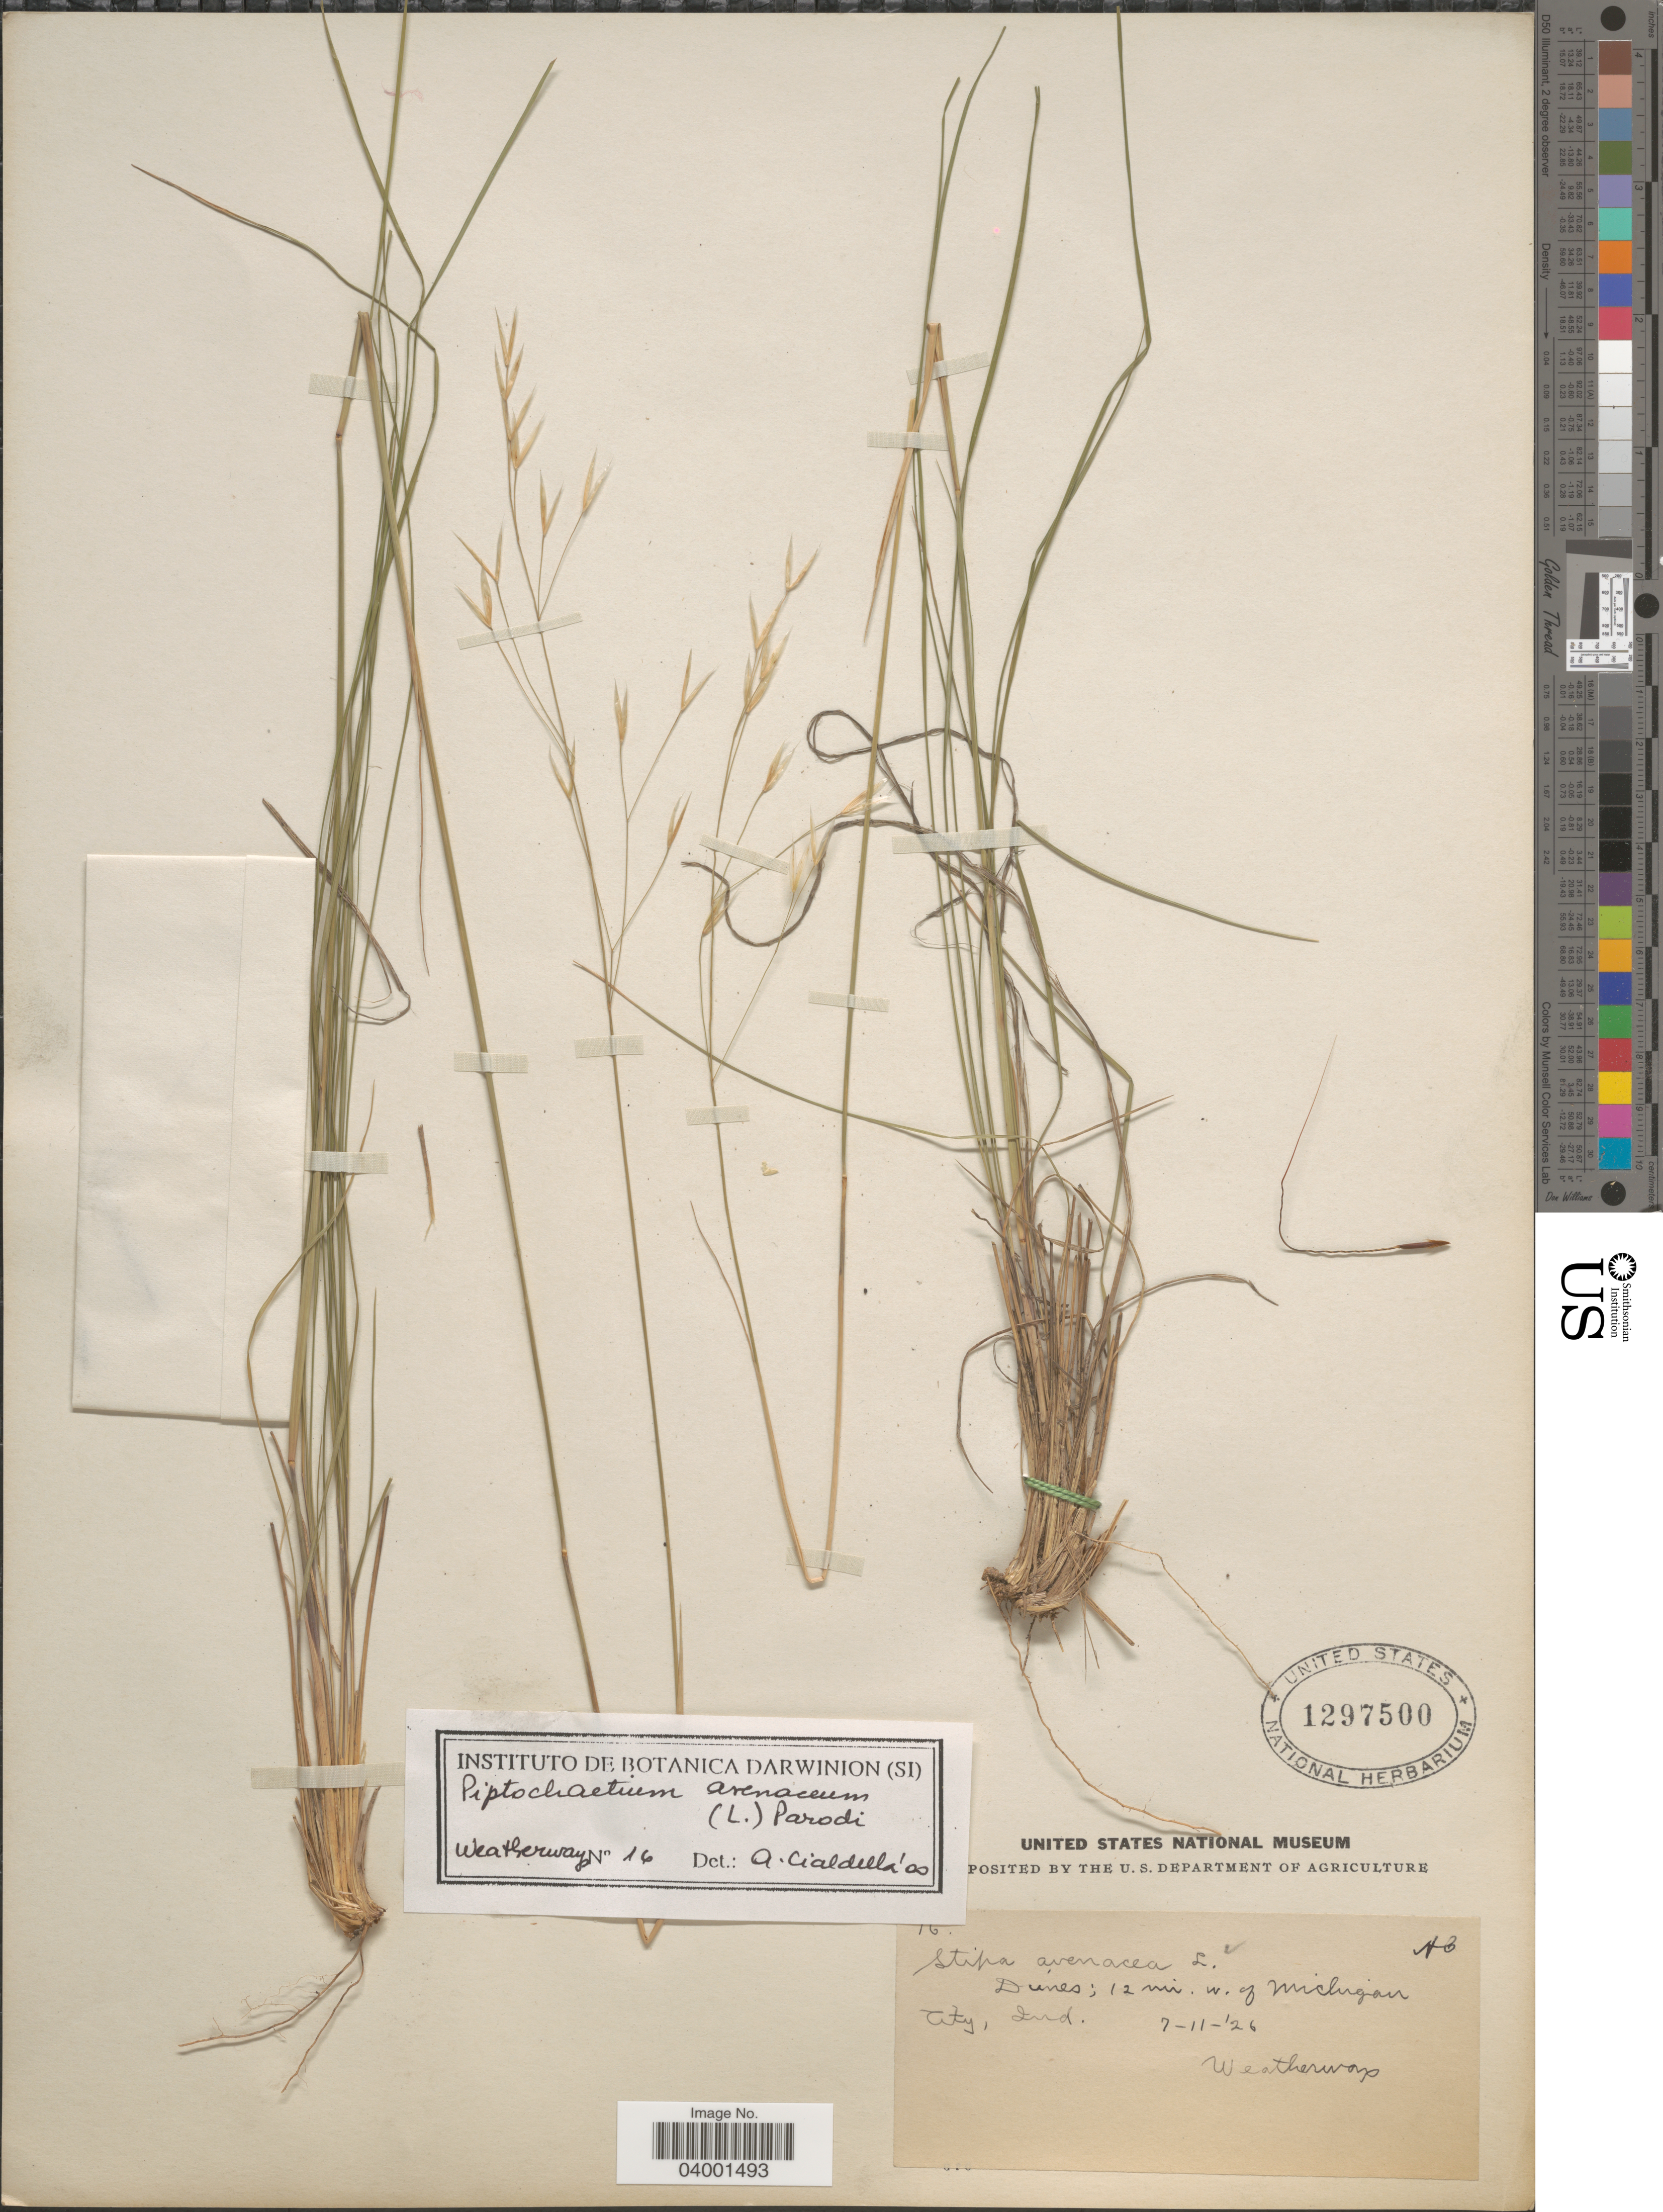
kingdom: Plantae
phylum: Tracheophyta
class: Liliopsida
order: Poales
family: Poaceae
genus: Piptochaetium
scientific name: Piptochaetium avenaceum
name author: (L.) Parodi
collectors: -. Weatherwax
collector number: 16*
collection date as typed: Transcribed d/m/y: 11/7/26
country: United States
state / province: Indiana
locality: Dunes; 12 mi. w. of Michigan City.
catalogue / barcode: US 1297500